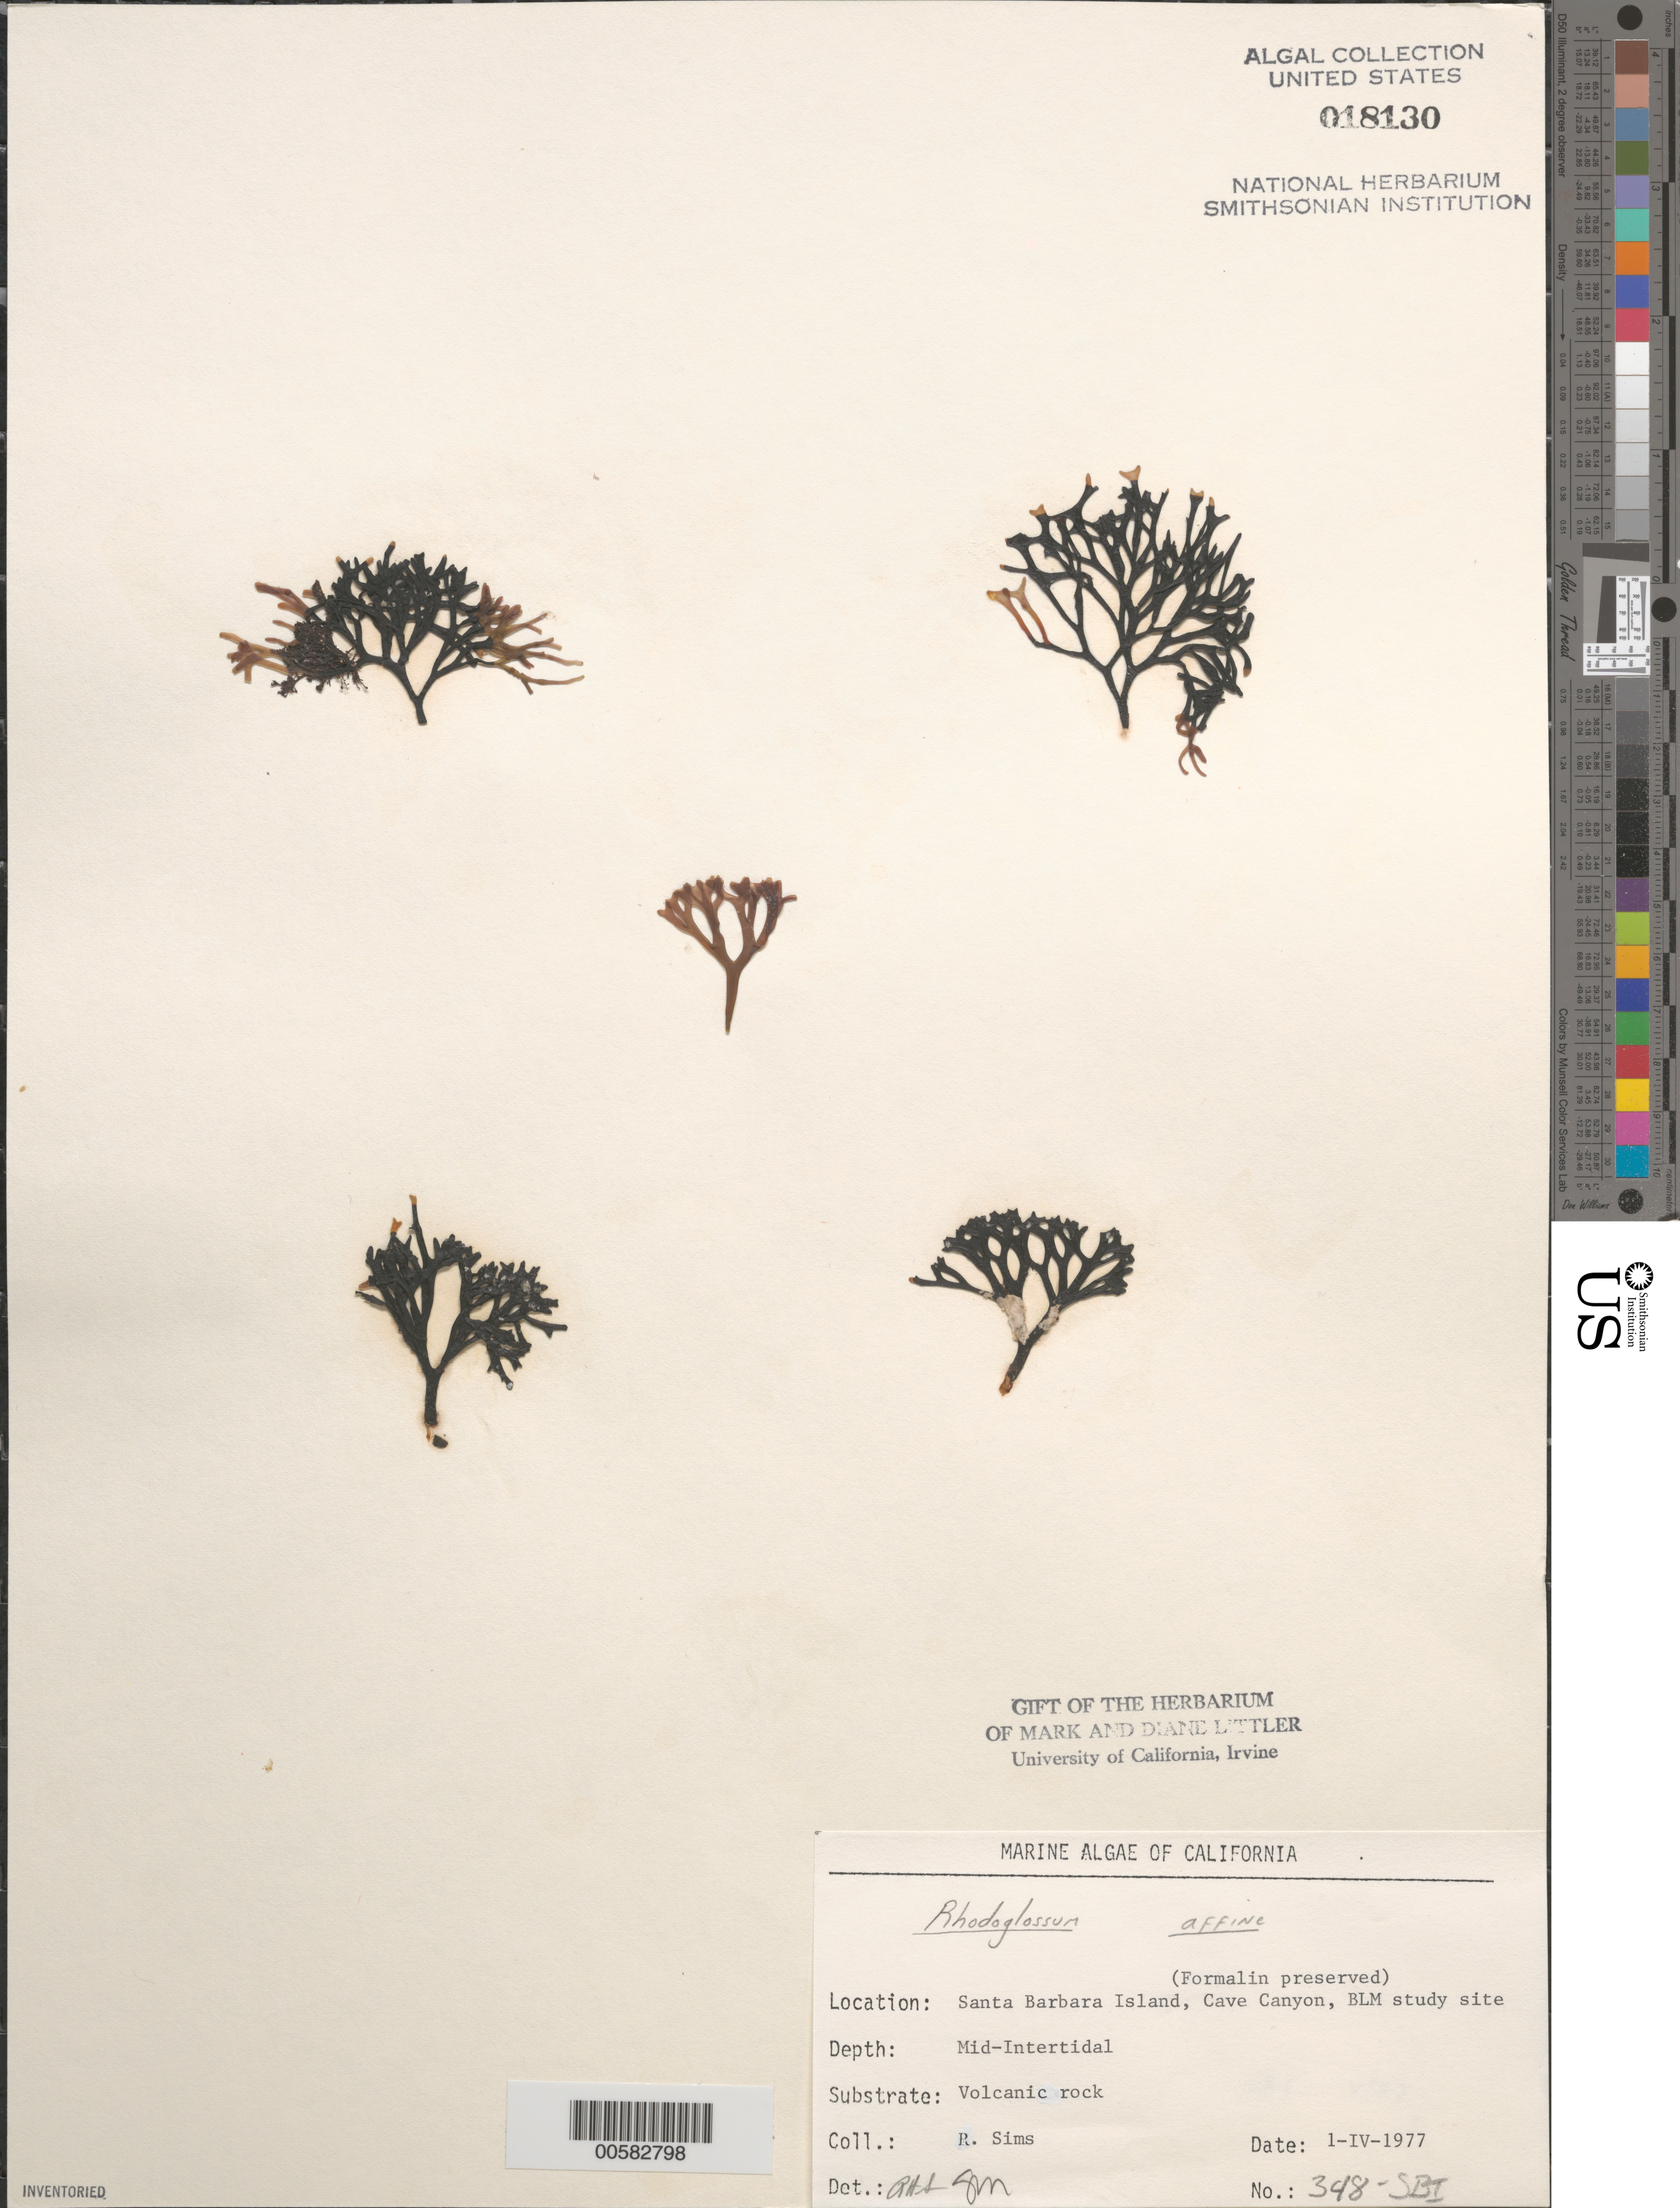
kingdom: Plantae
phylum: Rhodophyta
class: Florideophyceae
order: Gigartinales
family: Gigartinaceae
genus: Mazzaella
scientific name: Mazzaella affinis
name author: (Harvey) Fredericq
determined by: Algae name updating Project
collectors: R. H. Sims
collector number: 348-sbi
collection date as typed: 01 Apr 1977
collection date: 1977-04-01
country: United States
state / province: California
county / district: Santa Barbara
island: Santa Barbara Island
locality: Cave Canyon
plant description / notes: BLM-SOCALBIGHT Rocky Intertidal Survey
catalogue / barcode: US 18130